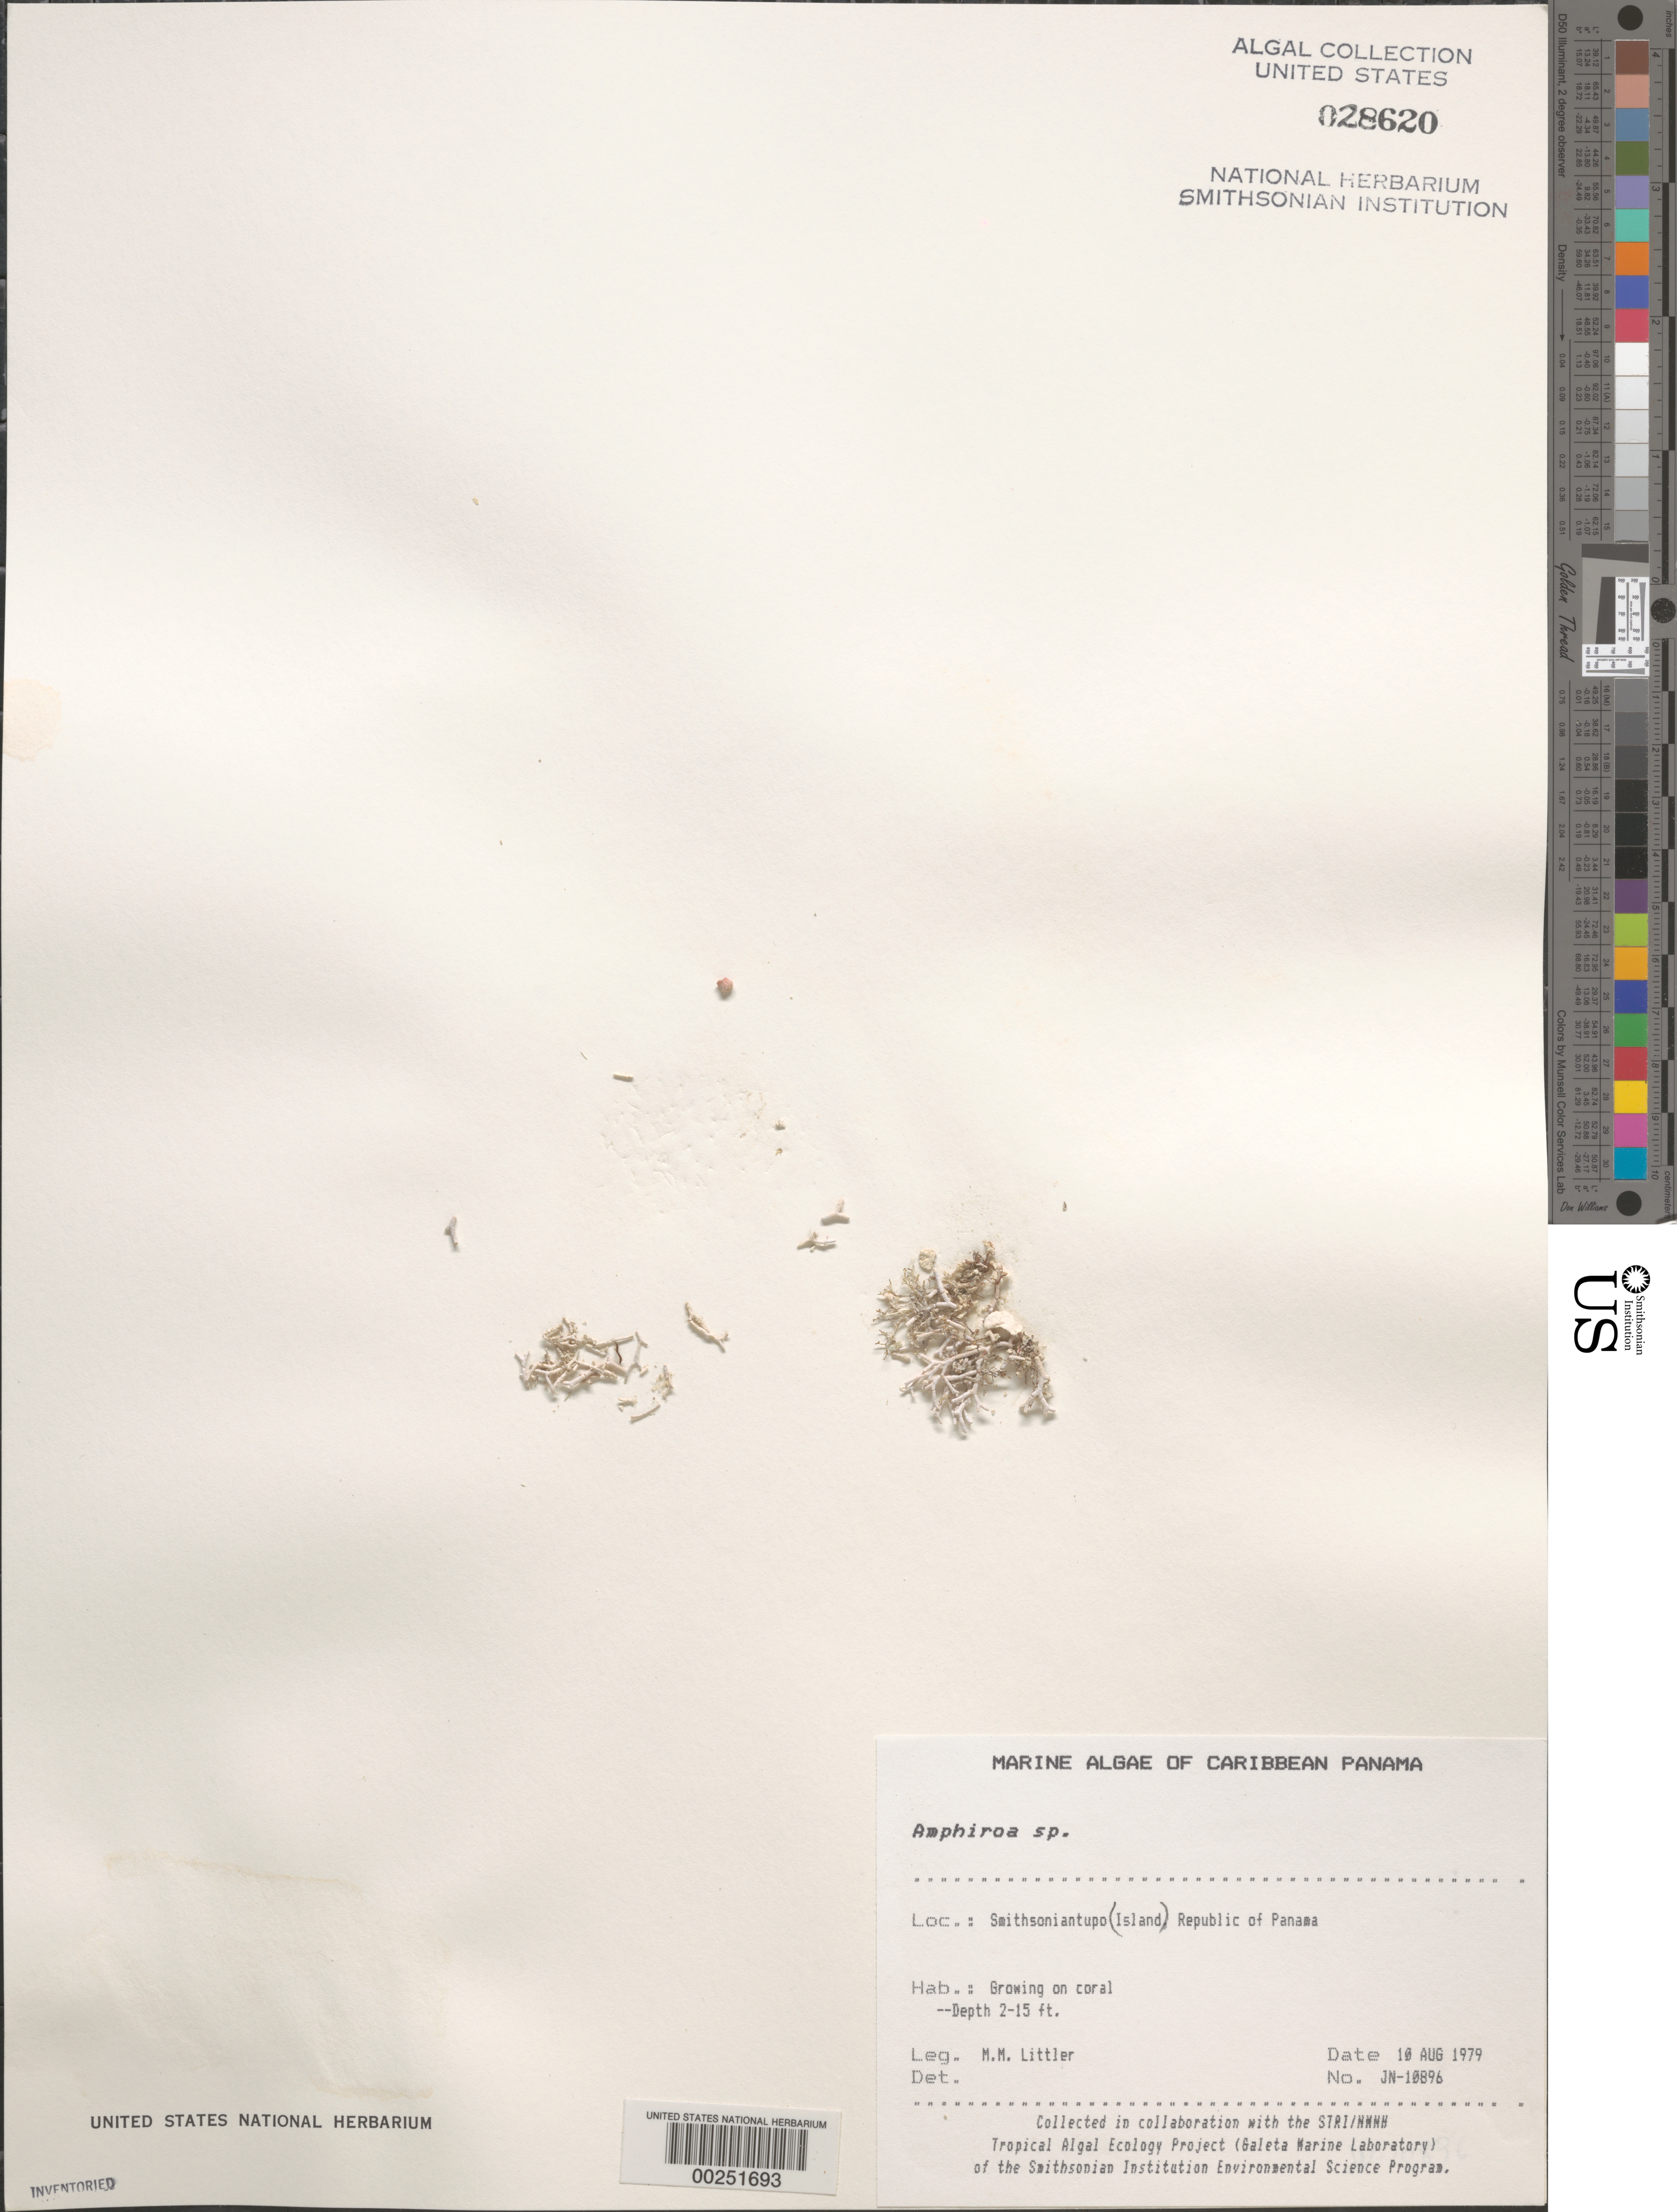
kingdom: Plantae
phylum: Rhodophyta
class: Florideophyceae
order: Corallinales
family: Lithophyllaceae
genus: Amphiroa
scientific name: Amphiroa sp.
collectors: M. M. Littler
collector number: Jn-10896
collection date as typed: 10 Aug 1979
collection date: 1979-08-10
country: Panama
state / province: Kuna Yala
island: Smithsoniantupo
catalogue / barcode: US 28620